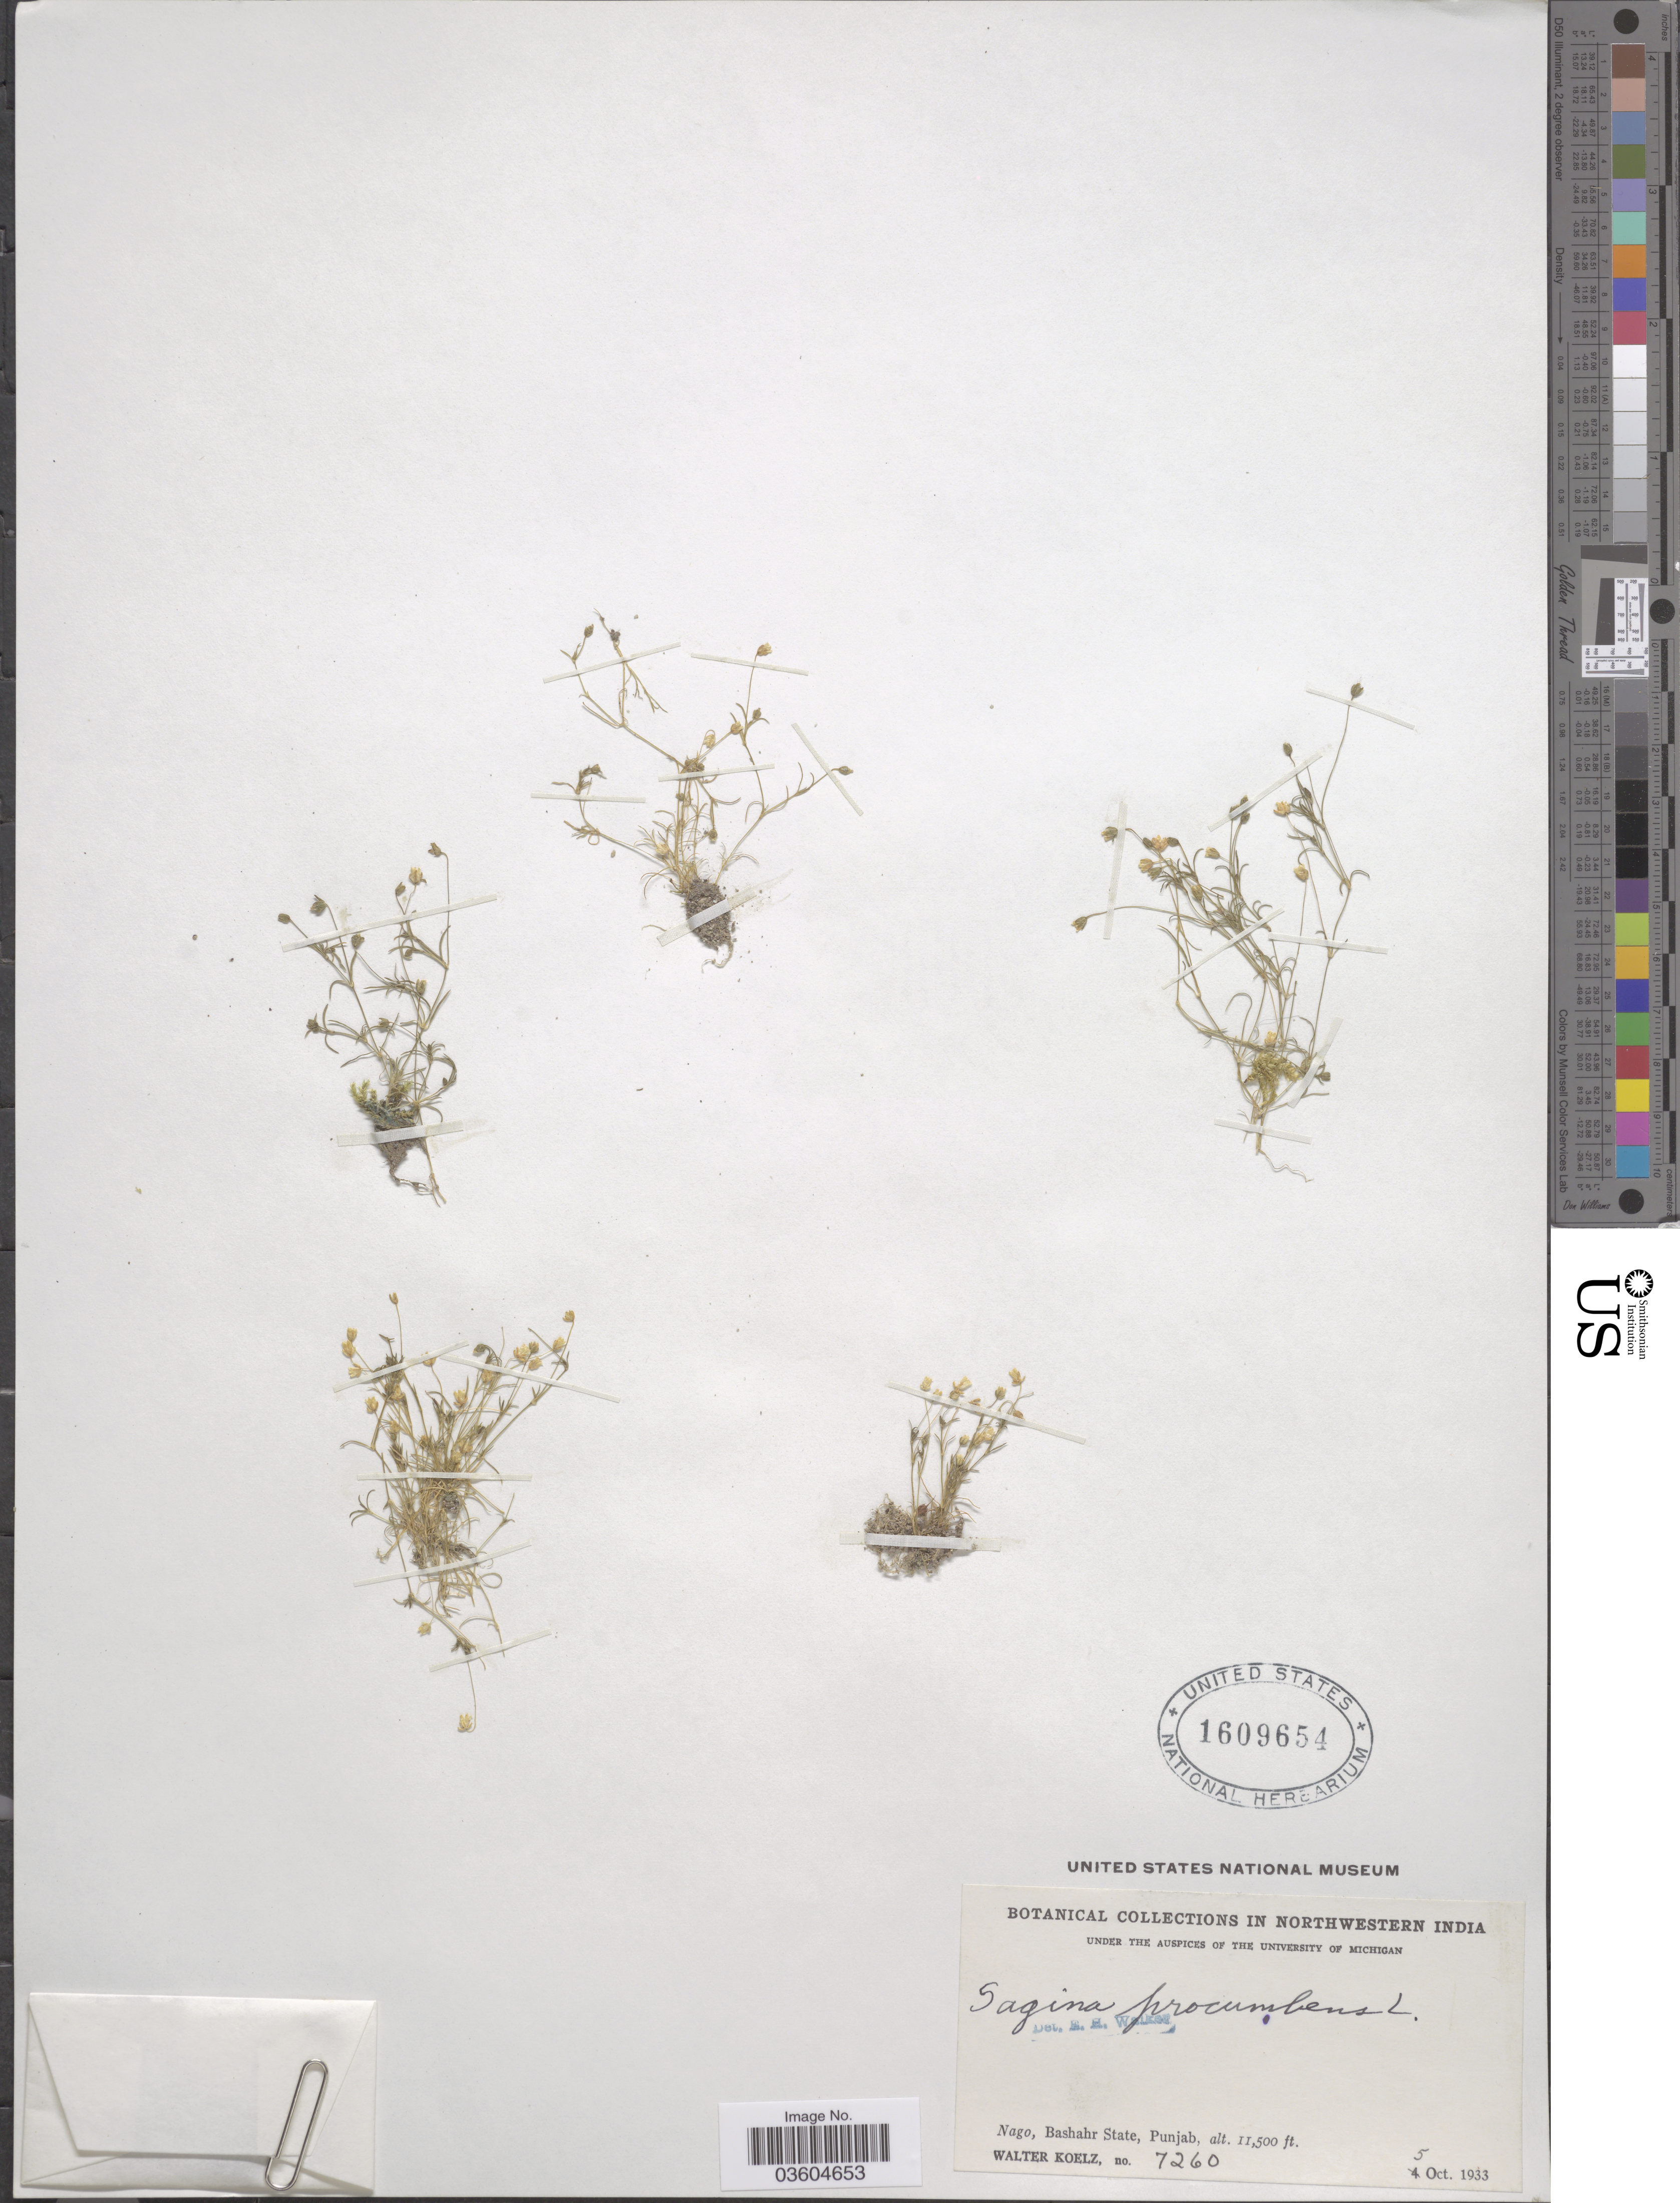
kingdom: Plantae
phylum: Tracheophyta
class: Magnoliopsida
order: Caryophyllales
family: Caryophyllaceae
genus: Sagina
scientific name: Sagina procumbens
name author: L.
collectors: W. N. Koelz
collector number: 7260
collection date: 1933-10-05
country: India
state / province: Punjab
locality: Northwestern India. Nago, Bashahr State.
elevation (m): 3505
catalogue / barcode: US 1609654